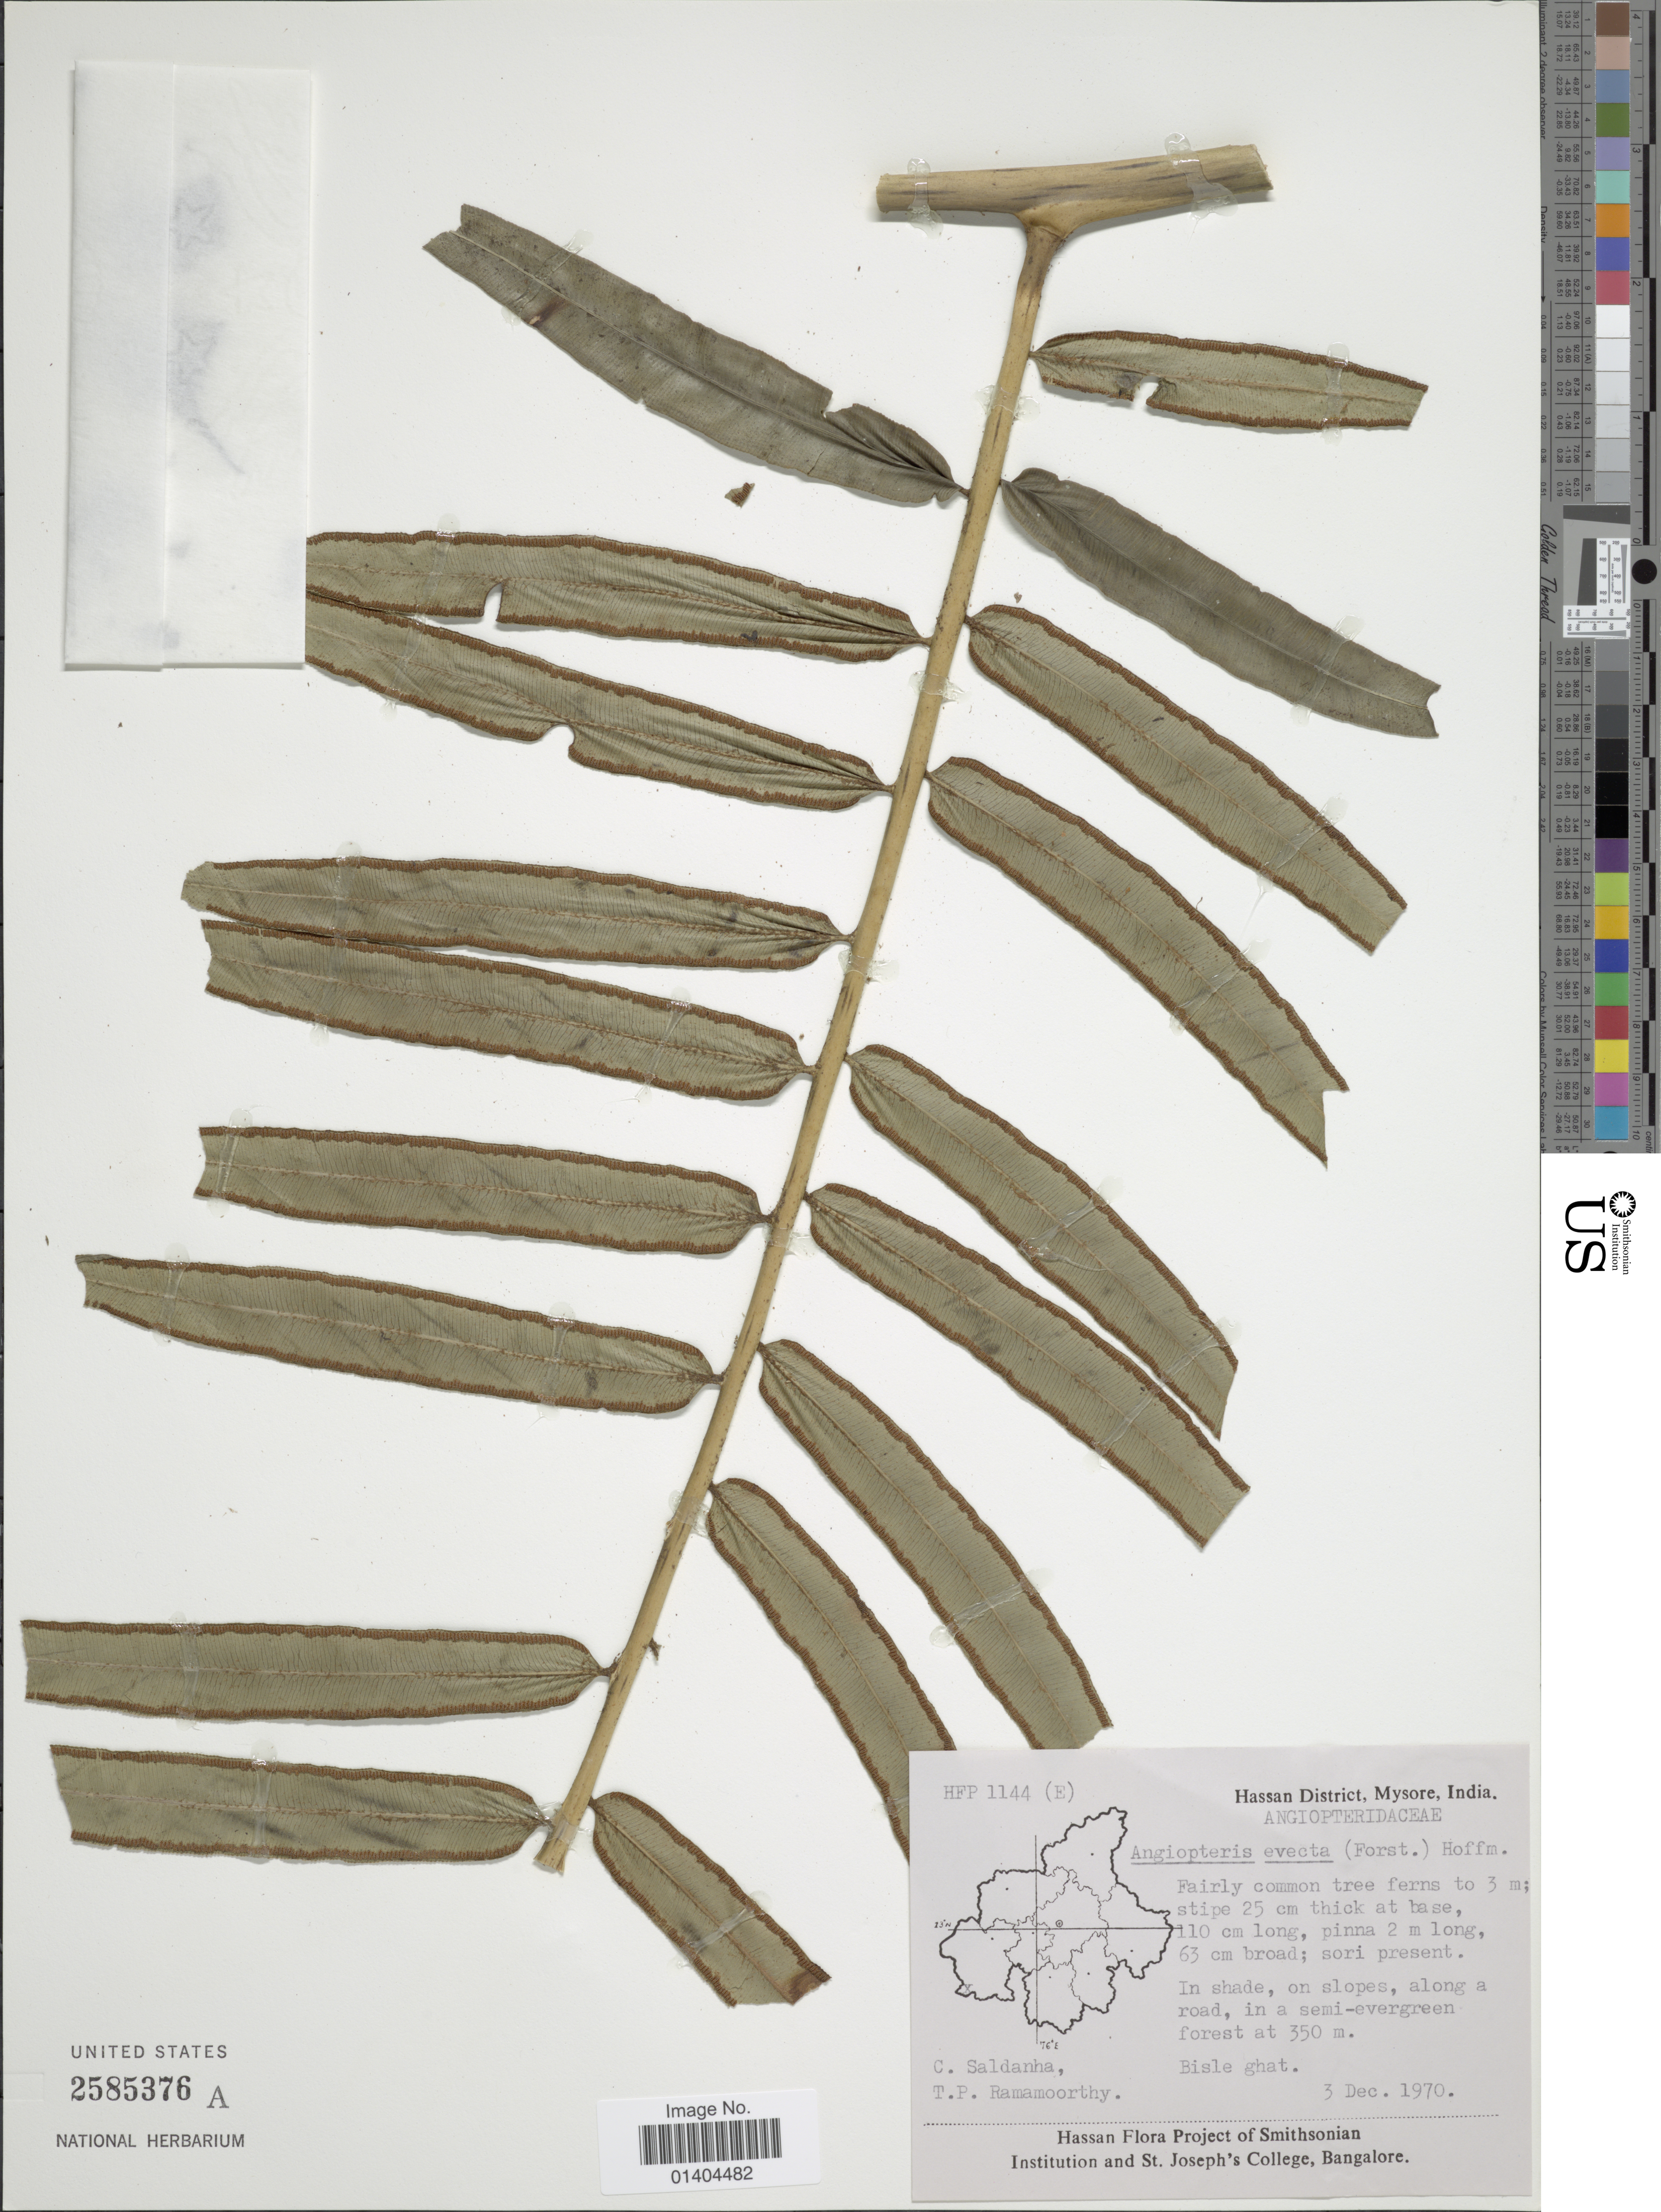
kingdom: Plantae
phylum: Tracheophyta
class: Polypodiopsida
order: Marattiales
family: Marattiaceae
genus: Angiopteris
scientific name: Angiopteris evecta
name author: (G. Forst.) Hoffm.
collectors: C. Saldanha & T. P. Ramamoorthy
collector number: HFP1144(E)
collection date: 1970-12-03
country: India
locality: Hassan District, Mysore.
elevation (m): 350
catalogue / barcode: US 2585376A